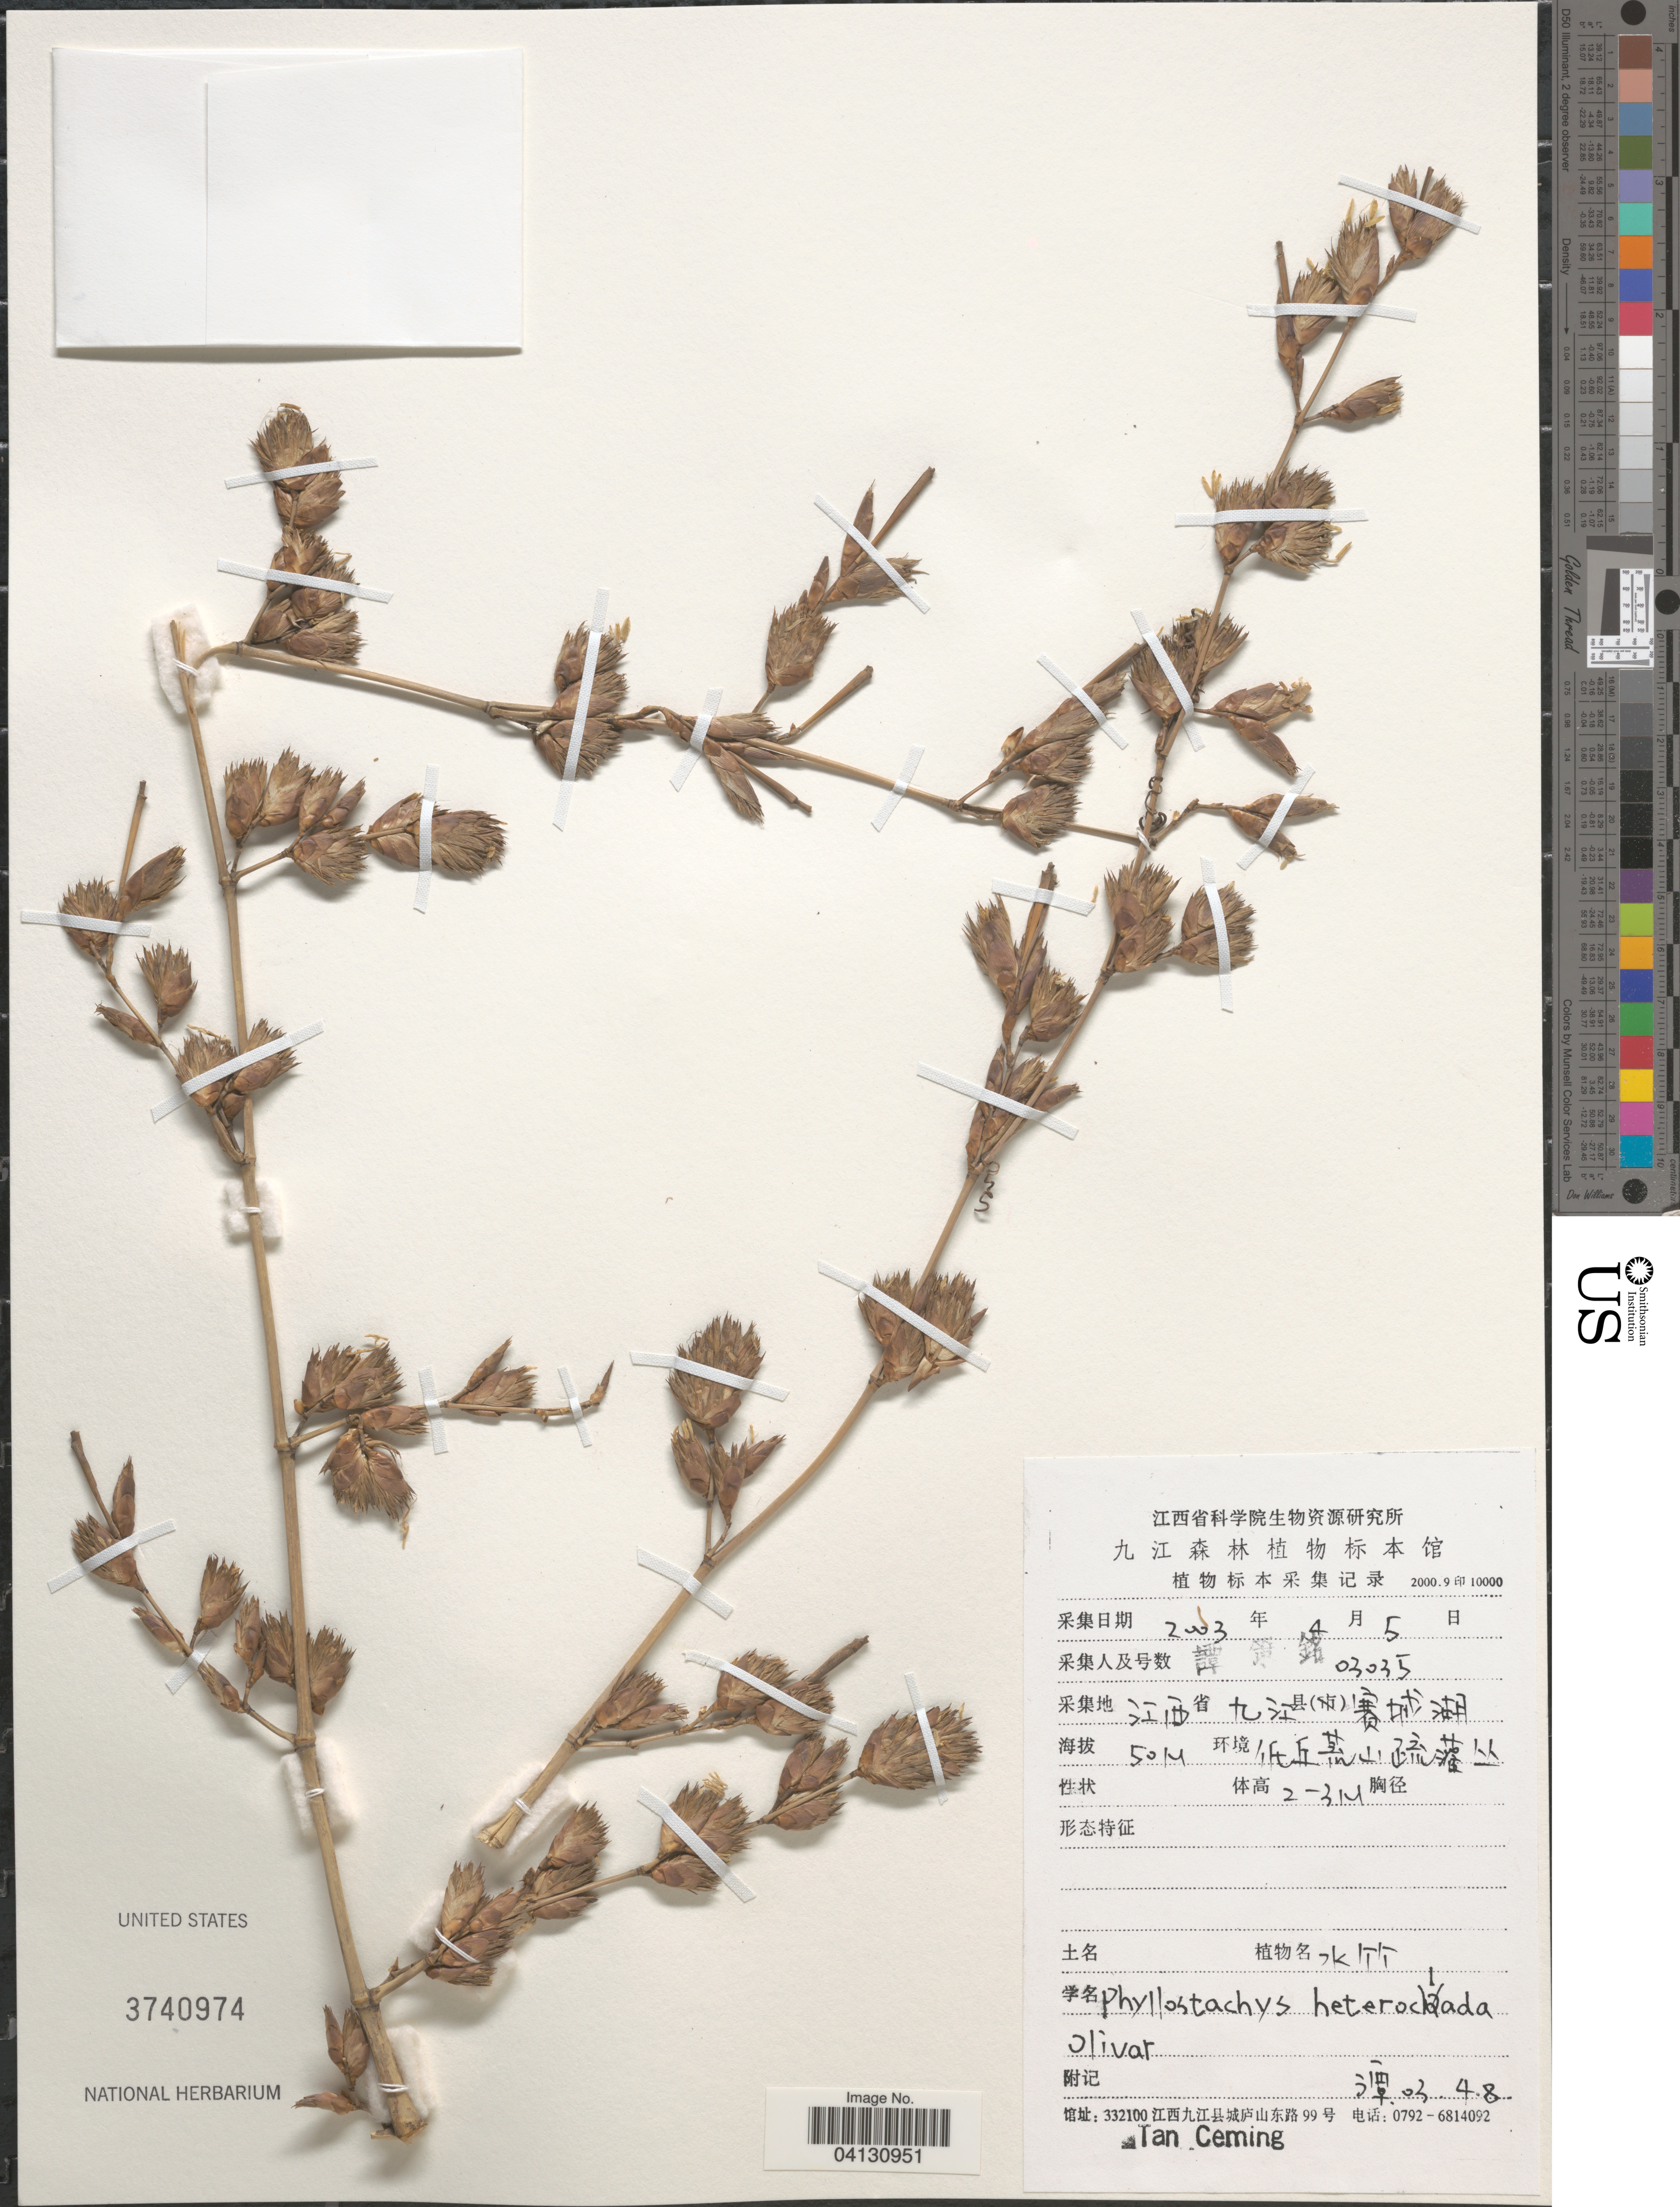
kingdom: Plantae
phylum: Tracheophyta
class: Liliopsida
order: Poales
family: Poaceae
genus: Phyllostachys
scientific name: Phyllostachys heteroclada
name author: Oliv.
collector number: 03035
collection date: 2003-04-05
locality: X. Tan Ceming.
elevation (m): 50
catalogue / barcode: US 3740974